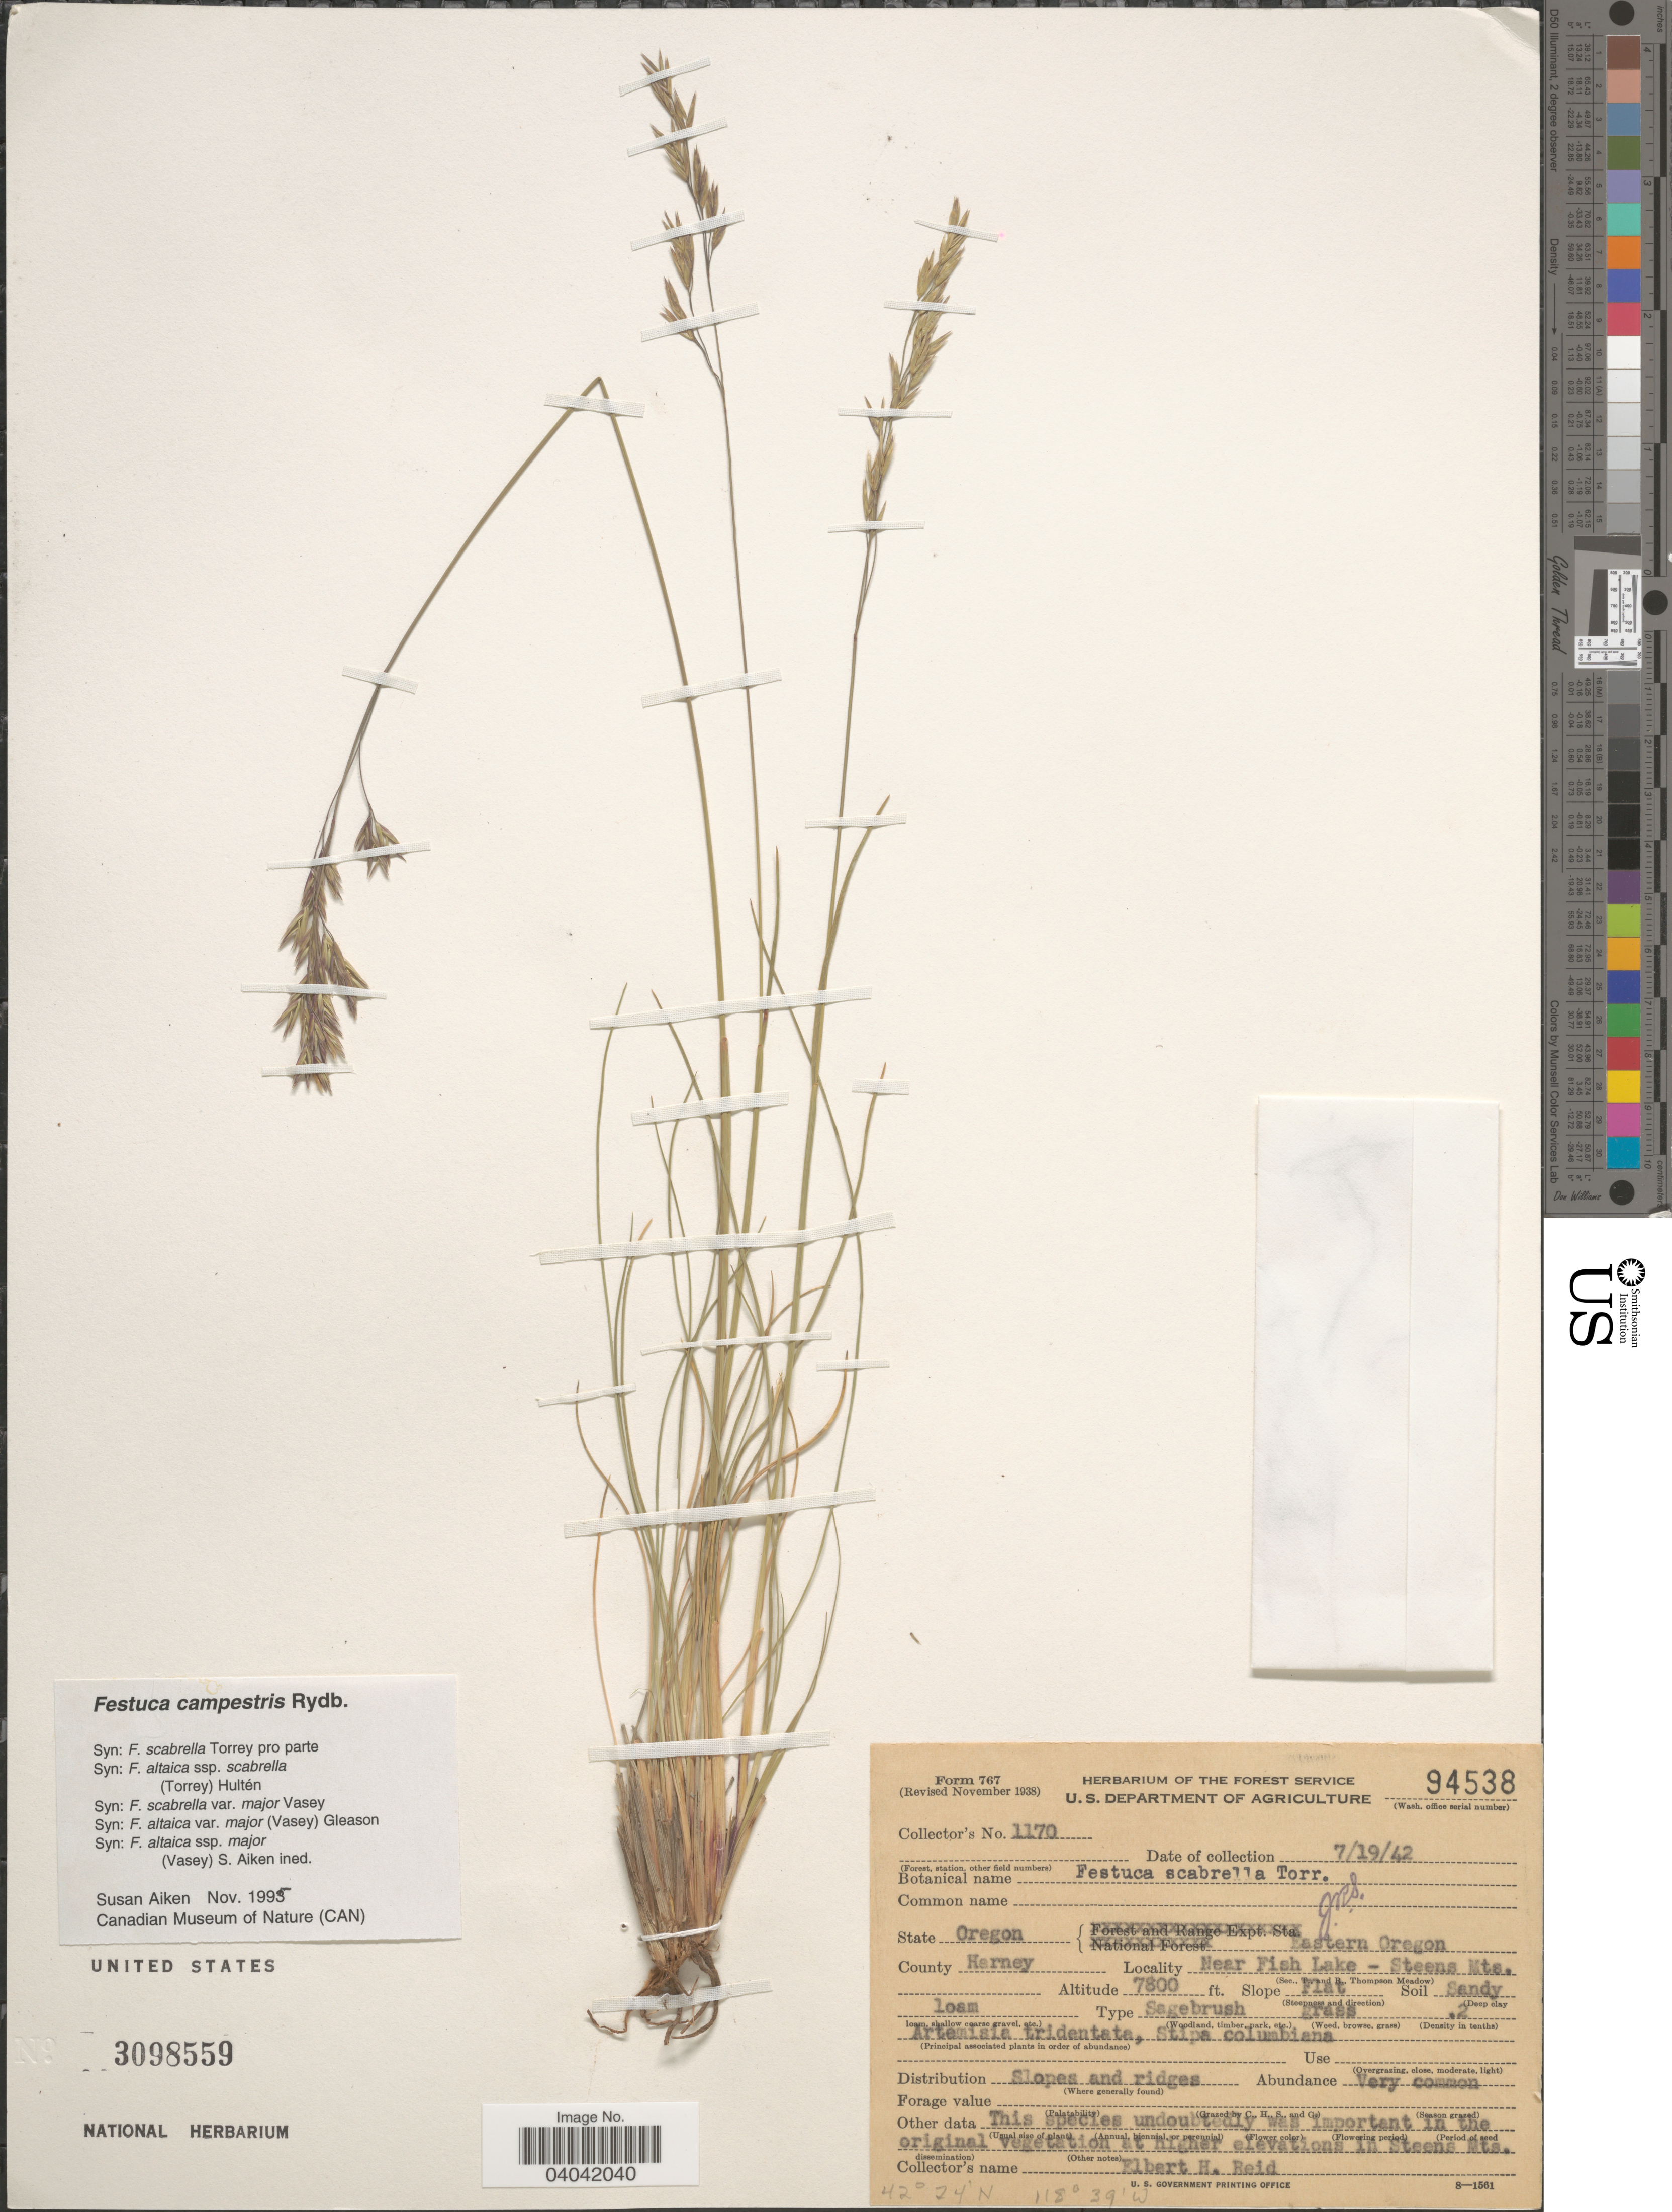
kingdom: Plantae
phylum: Tracheophyta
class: Liliopsida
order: Poales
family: Poaceae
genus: Festuca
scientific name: Festuca campestris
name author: Rydb.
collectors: E. Reid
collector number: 1170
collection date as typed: Transcribed d/m/y: 19/7/42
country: United States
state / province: Oregon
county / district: Harney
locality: Eastern Oregon. County Harney. NEar Fish Lake - Steens Mts.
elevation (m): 2377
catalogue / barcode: US 3098559